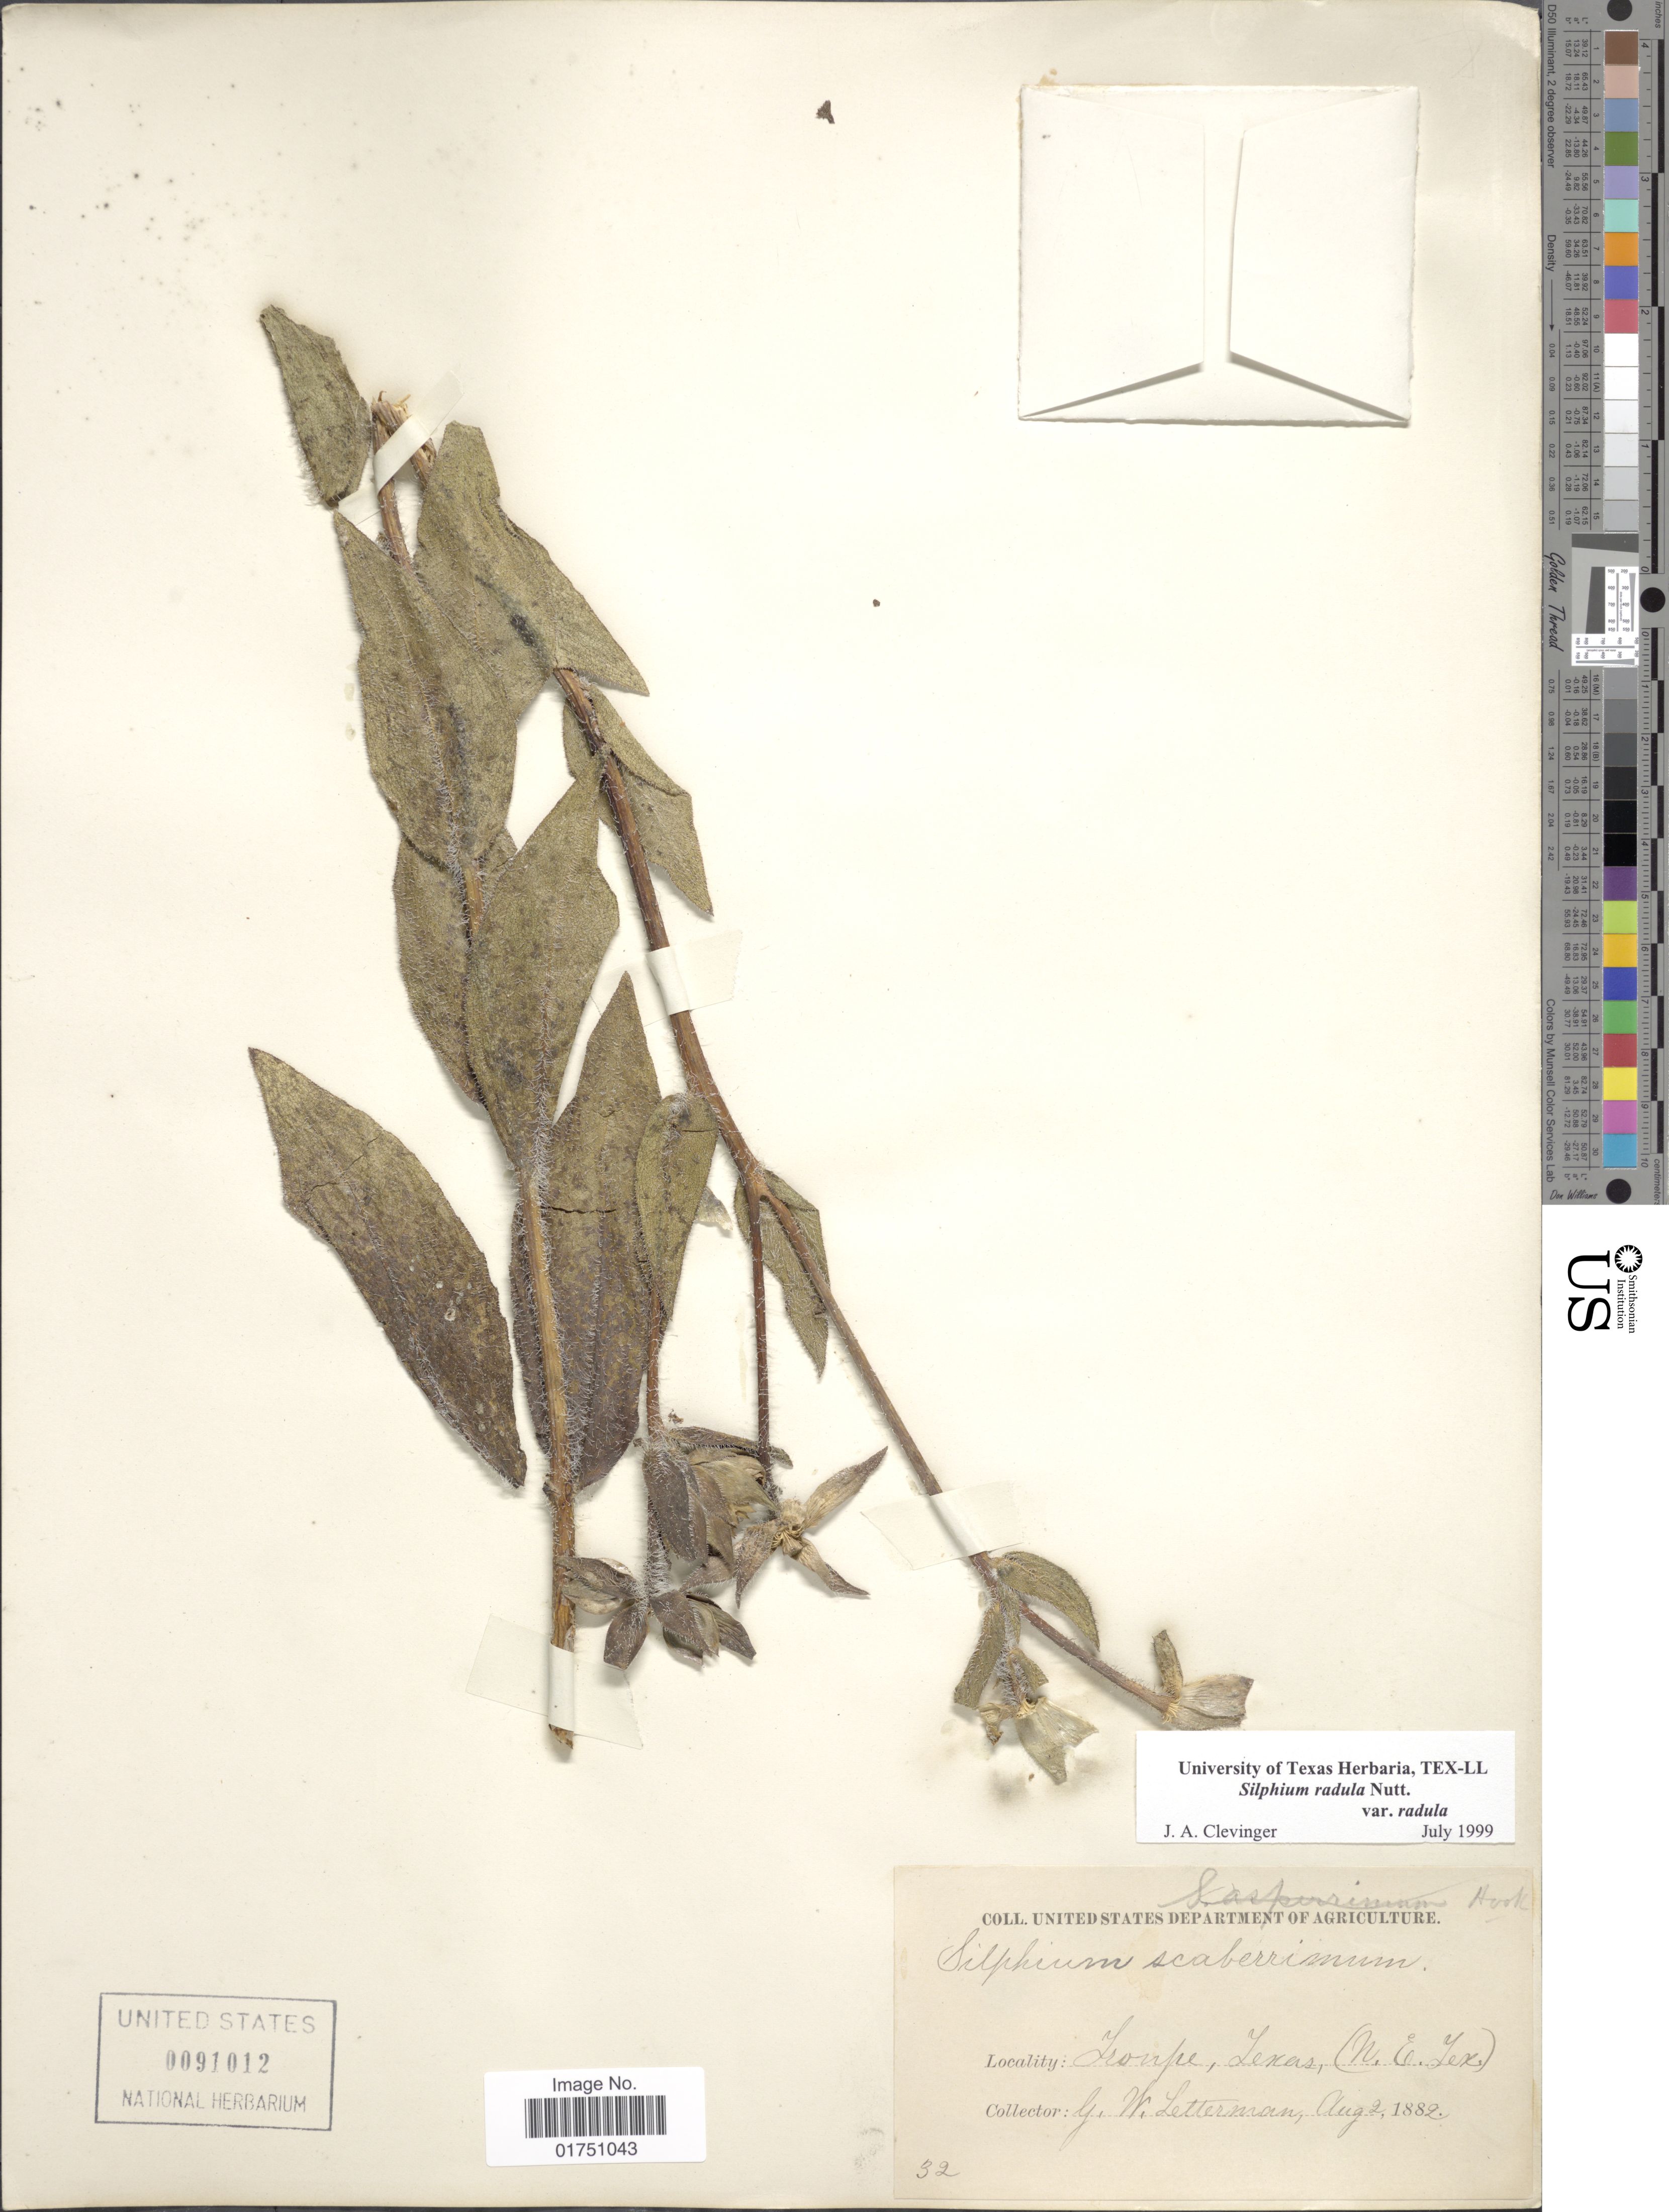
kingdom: Plantae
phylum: Tracheophyta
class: Magnoliopsida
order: Asterales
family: Asteraceae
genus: Silphium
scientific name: Silphium radula var. radula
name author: Nutt.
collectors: G. W. Letterman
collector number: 32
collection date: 1882-08-02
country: United States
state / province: Texas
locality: Troupe, Texas, (N.E. Tex.)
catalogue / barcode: US 91012